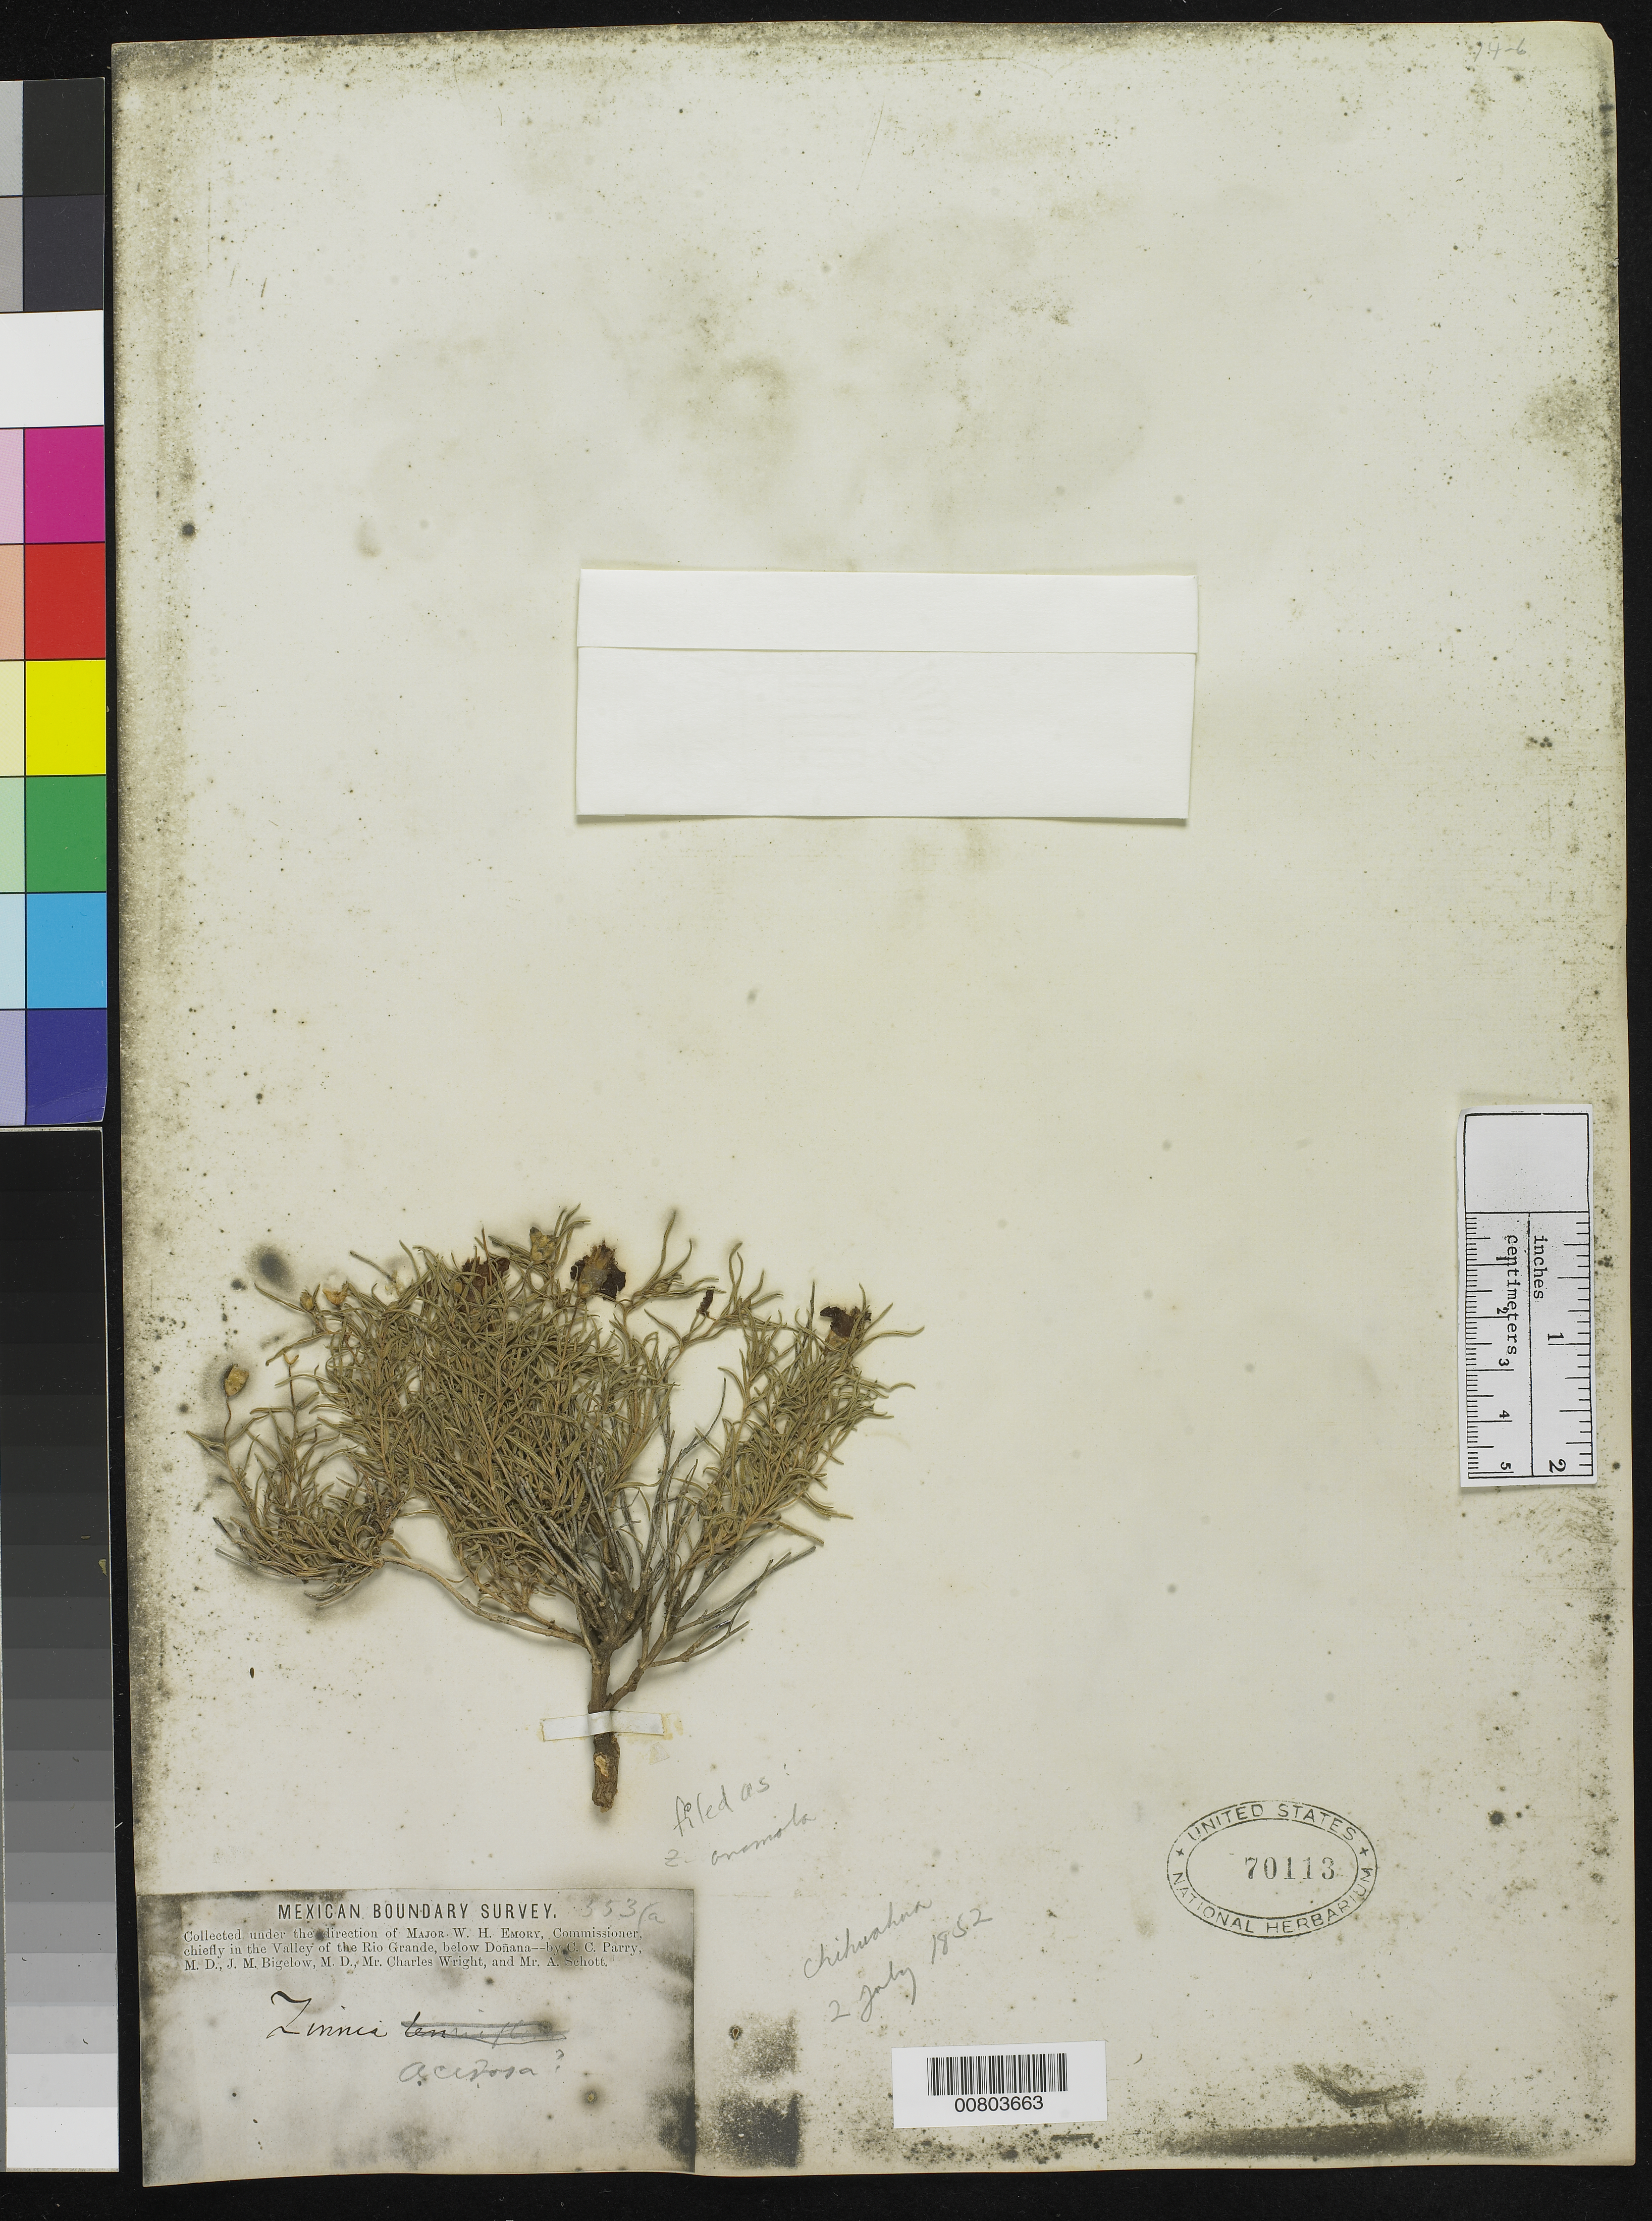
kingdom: Plantae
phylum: Tracheophyta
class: Magnoliopsida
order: Asterales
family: Asteraceae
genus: Zinnia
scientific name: Zinnia anomala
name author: A. Gray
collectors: C. C. Parry, J. M. Bigelow, C. Wright & A. C. V. Schott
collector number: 553 (a)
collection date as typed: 02 Jul 1852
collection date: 1852-07-02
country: Mexico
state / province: Chihuahua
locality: Chihuahua.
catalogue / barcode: US 70113